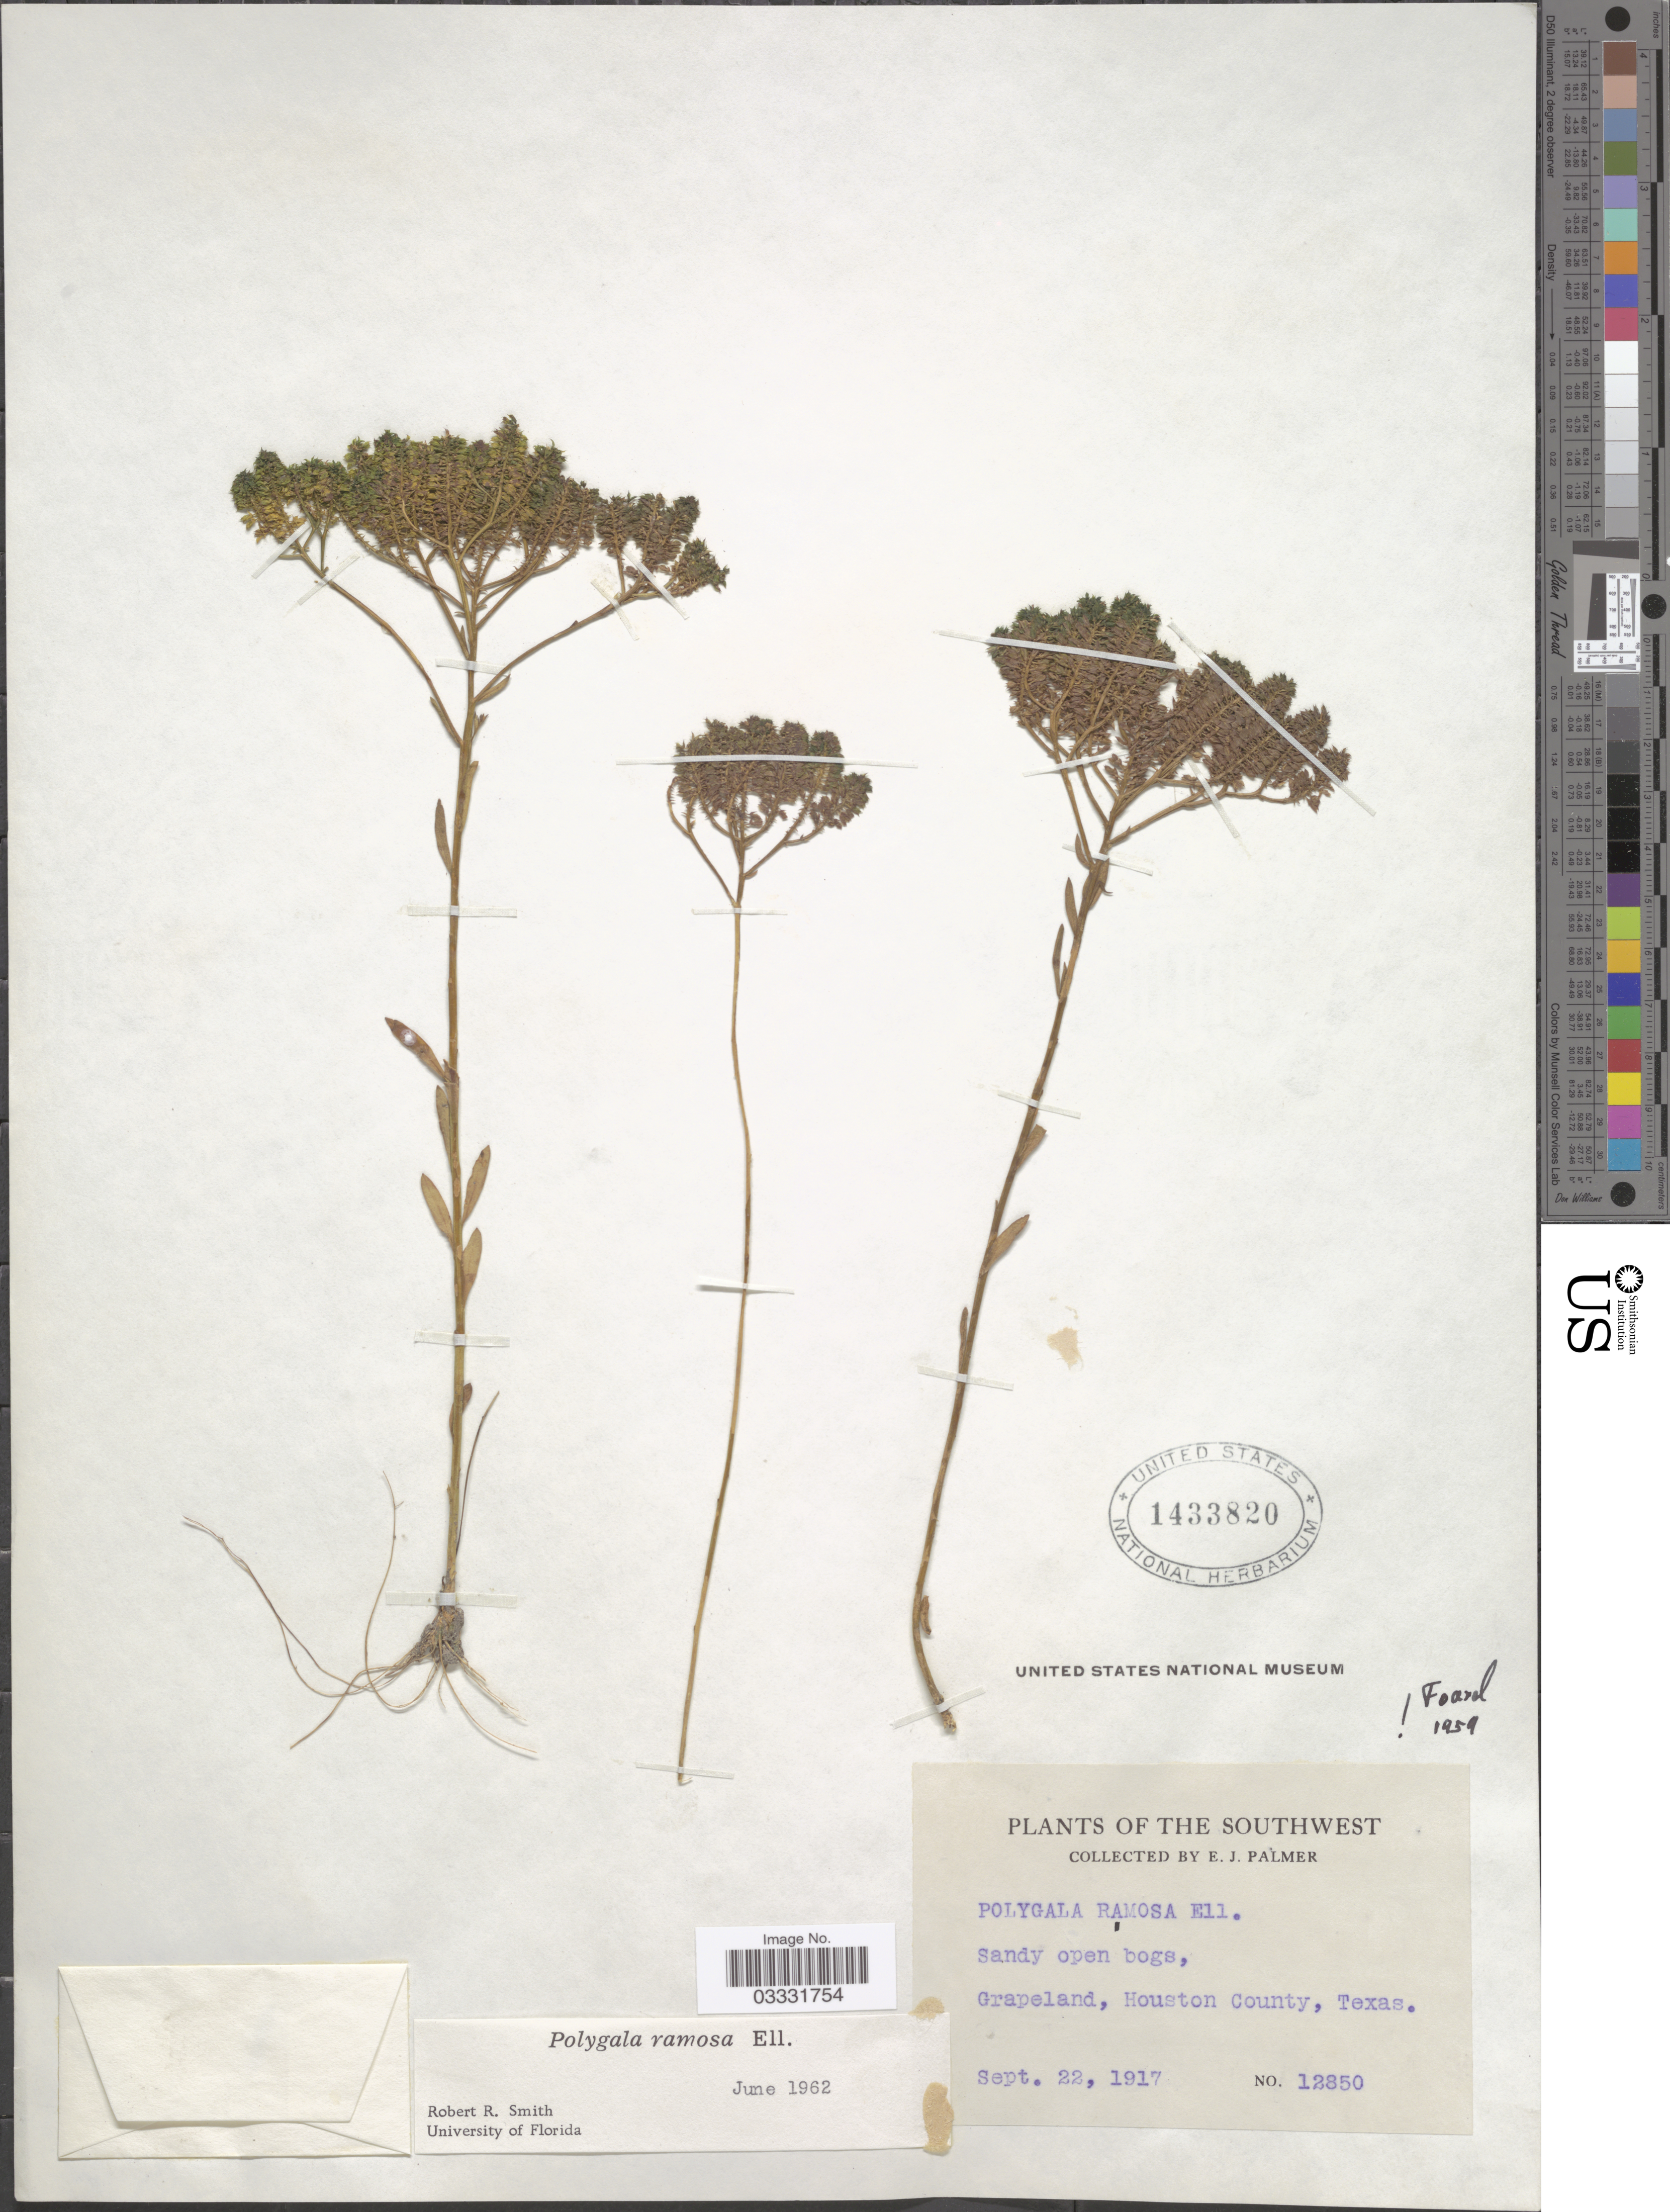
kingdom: Plantae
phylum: Tracheophyta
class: Magnoliopsida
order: Fabales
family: Polygalaceae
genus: Polygala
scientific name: Polygala ramosa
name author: Elliott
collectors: E. J. Palmer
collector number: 12850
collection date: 1917-09-22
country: United States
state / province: Texas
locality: The Southwest. Grapeland, Houston County.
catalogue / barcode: US 1433820